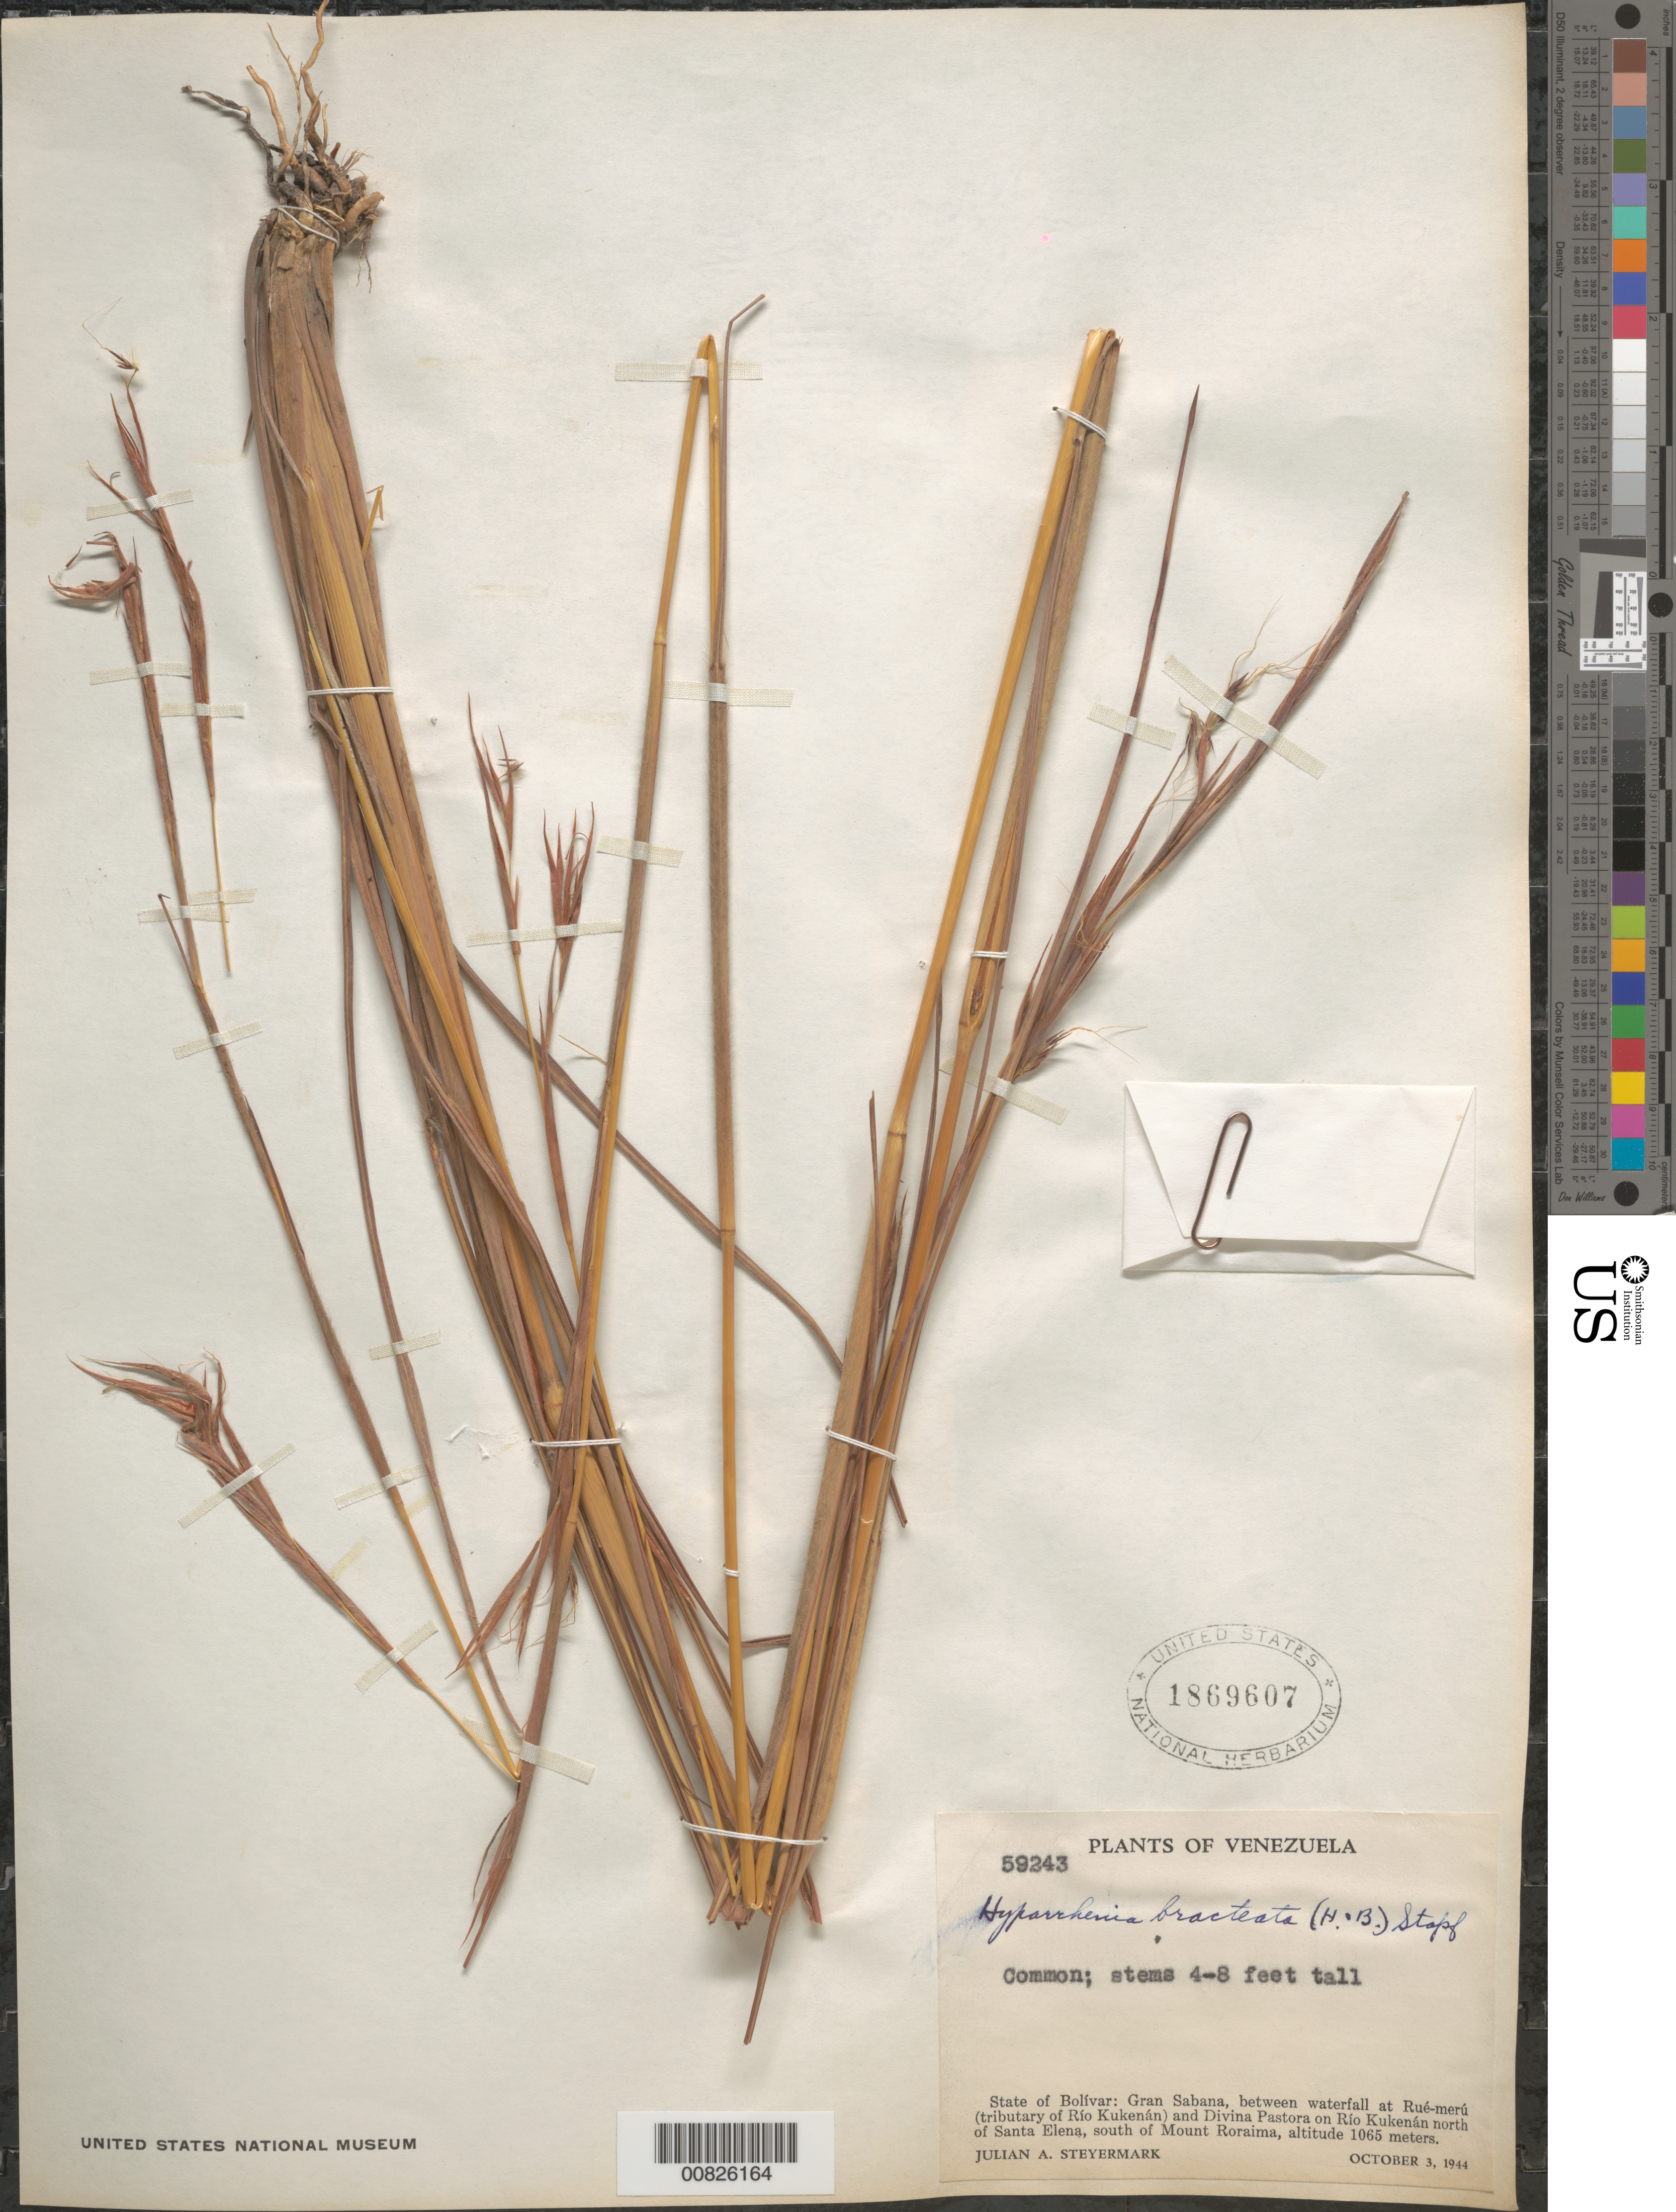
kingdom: Plantae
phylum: Tracheophyta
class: Liliopsida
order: Poales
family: Poaceae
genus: Hyparrhenia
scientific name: Hyparrhenia bracteata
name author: (Willd.) Stapf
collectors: J. Steyermark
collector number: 59243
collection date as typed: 3-Oct-44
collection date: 1944-10-03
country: Venezuela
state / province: Bolívar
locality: Gran Sabana, between waterfall at Rué-merú (trib of Río Kukenán) and Divina Pastora on Río Kukenán, north of Santa Elena, south of Mount Roraima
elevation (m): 1065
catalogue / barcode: US 1869607